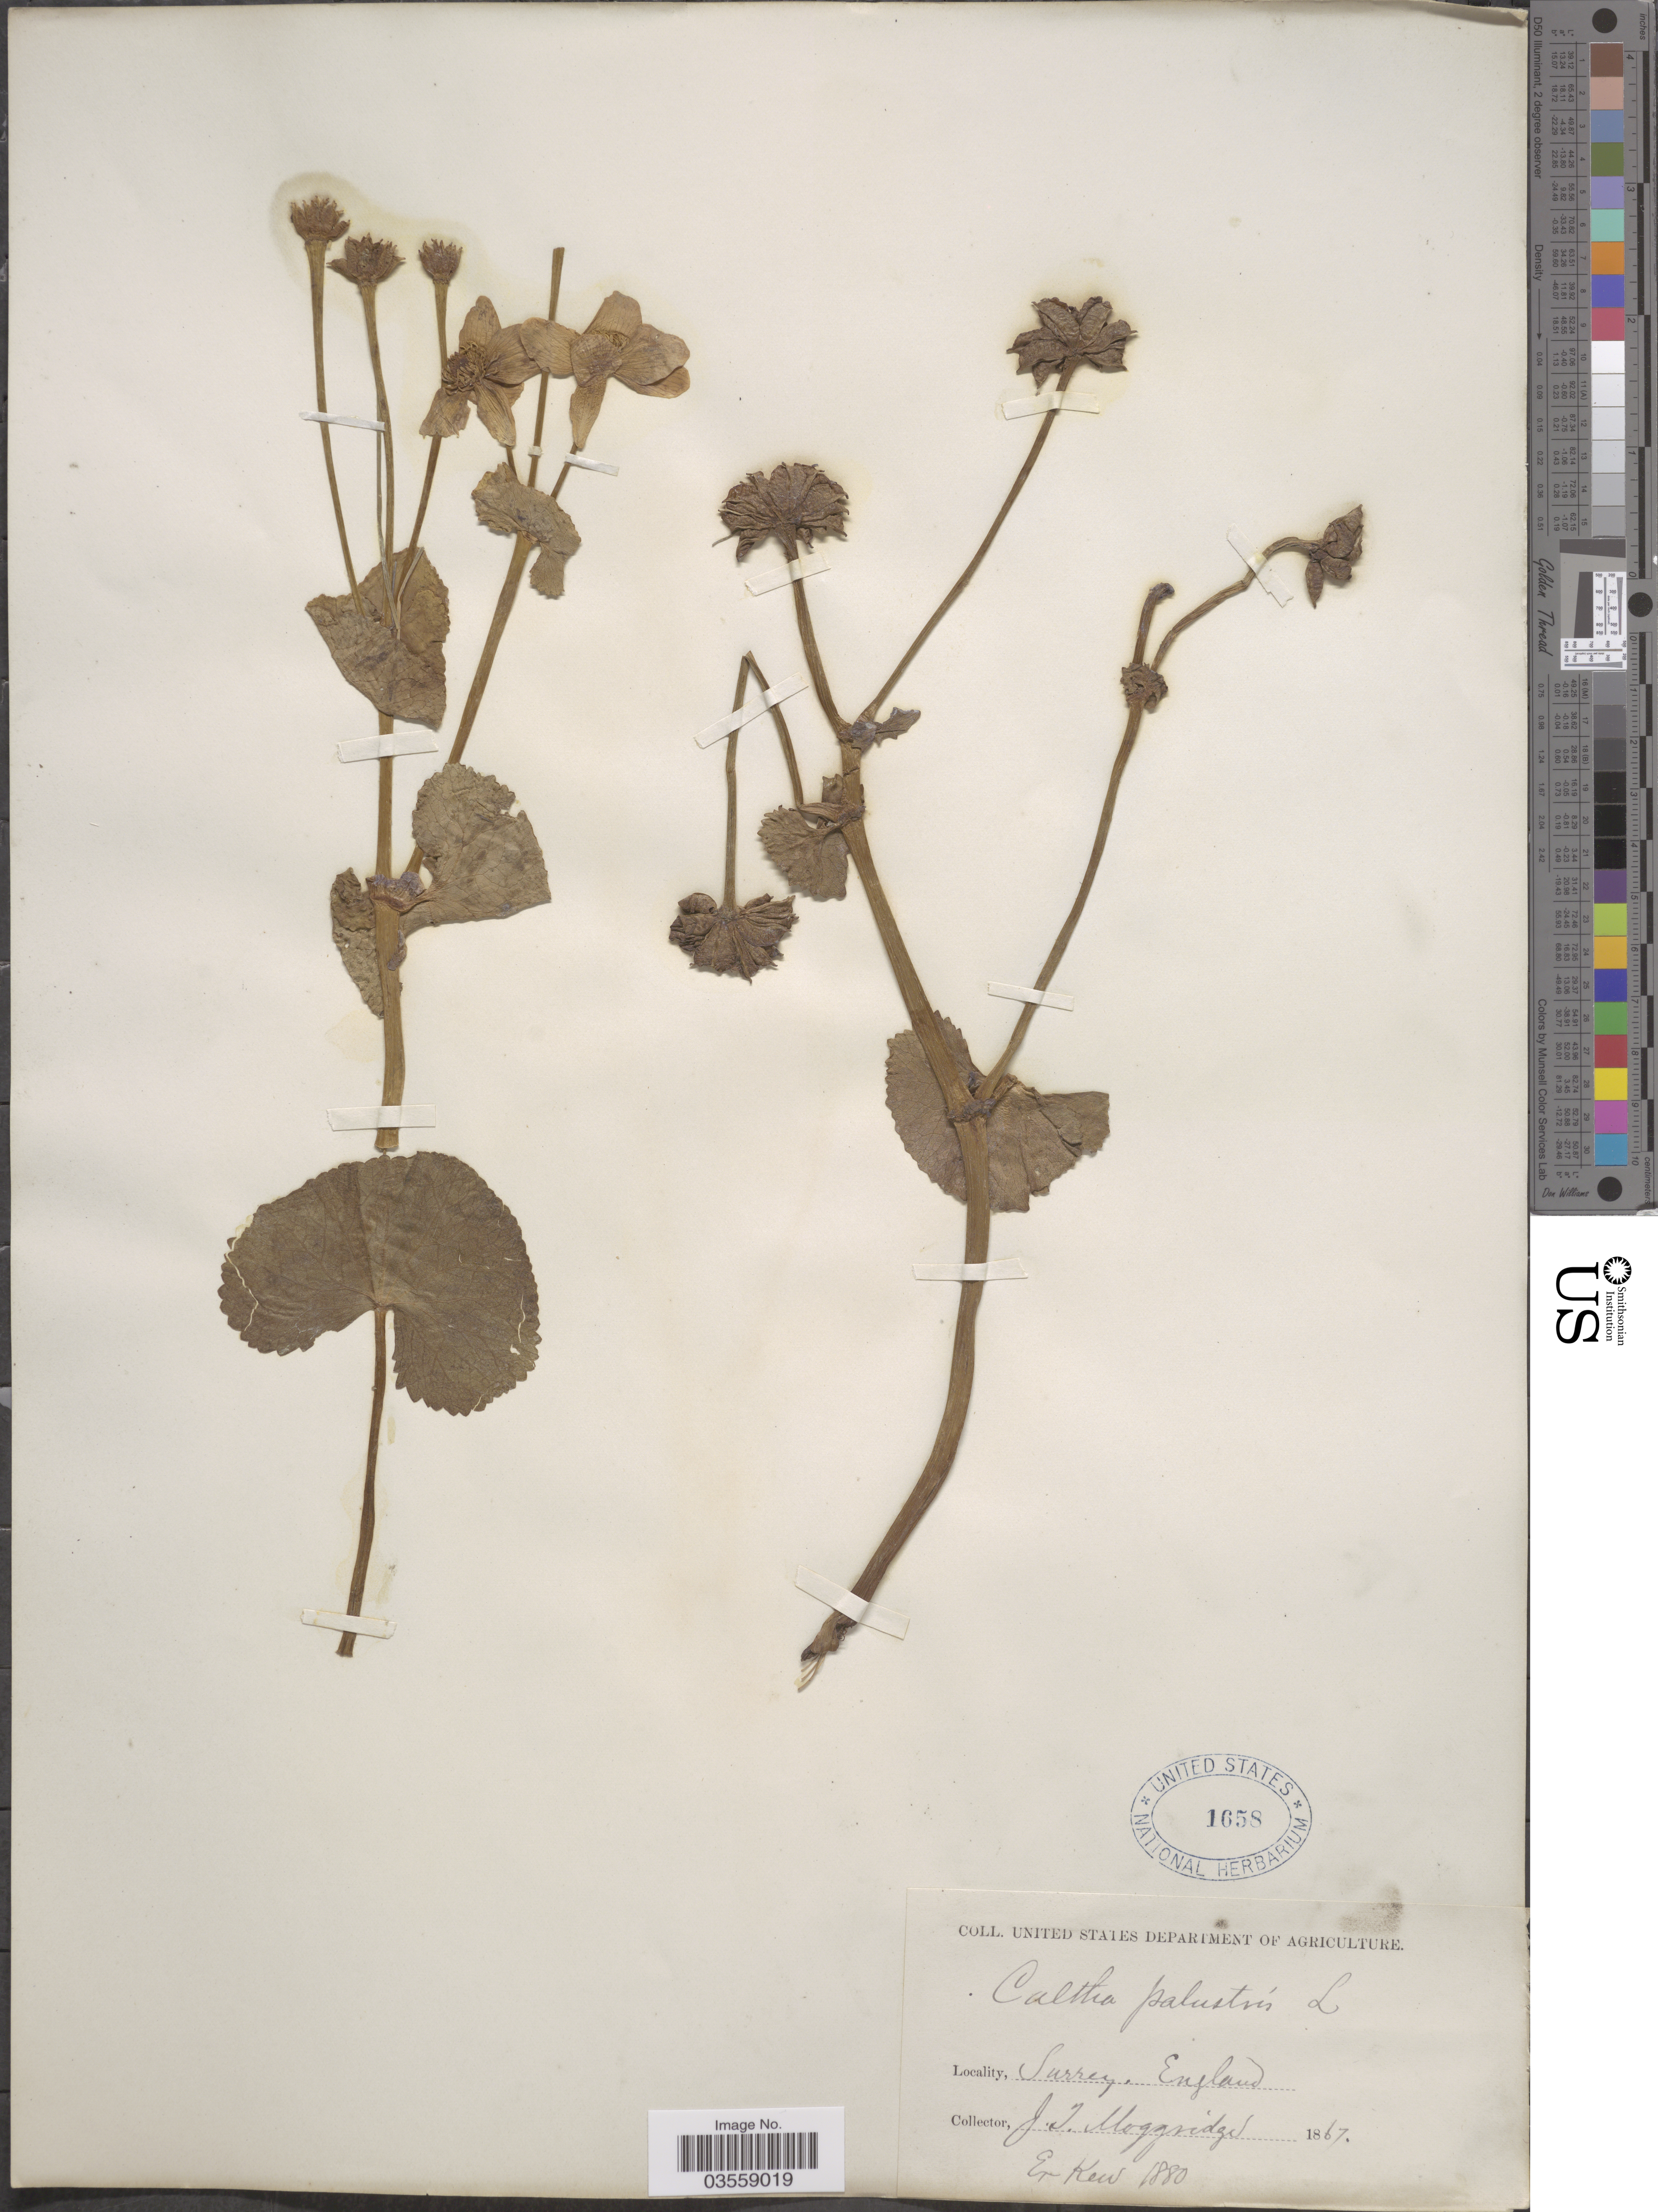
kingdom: Plantae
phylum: Tracheophyta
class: Magnoliopsida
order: Ranunculales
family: Ranunculaceae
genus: Caltha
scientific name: Caltha palustris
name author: L.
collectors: J. T. Moggridge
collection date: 1867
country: United Kingdom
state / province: England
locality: Surrey.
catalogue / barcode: US 1658